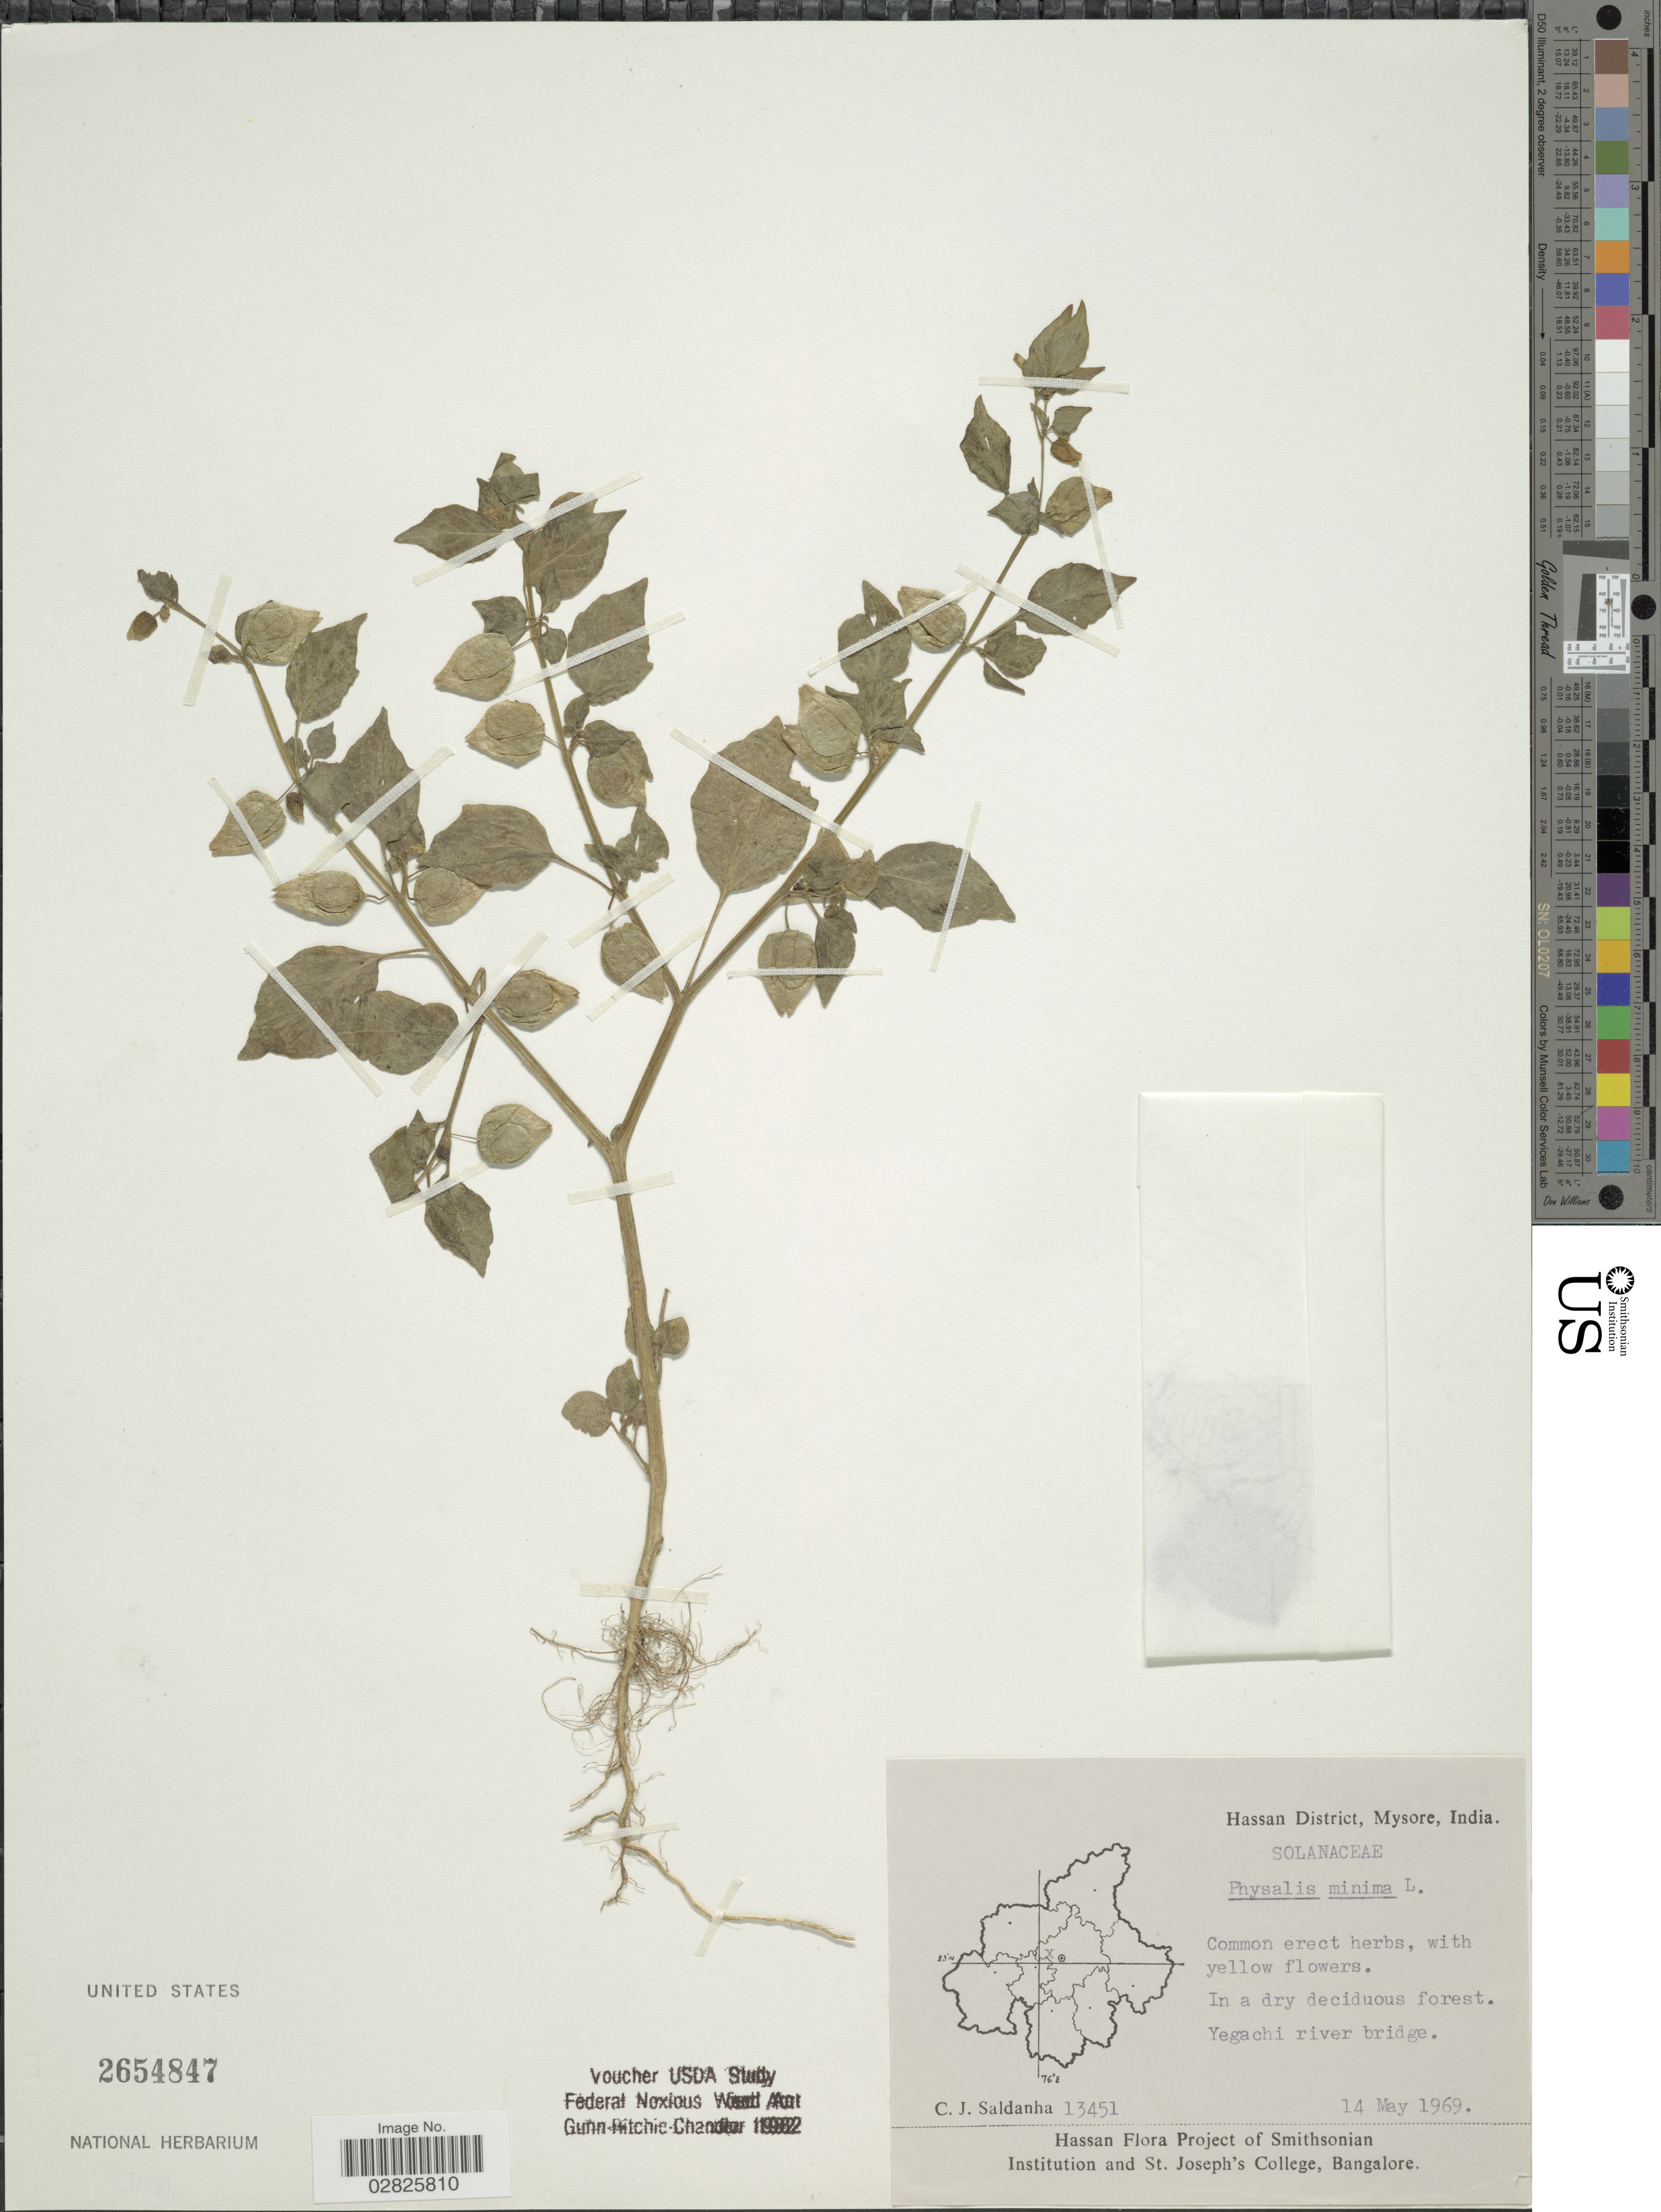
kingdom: Plantae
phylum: Tracheophyta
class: Magnoliopsida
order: Solanales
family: Solanaceae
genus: Physalis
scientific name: Physalis minima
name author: L.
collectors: C. J. Saldanha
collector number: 13451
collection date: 1969-05-14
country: India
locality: Hassan District, Mysore. Yegachi river bridge.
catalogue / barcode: US 2654847